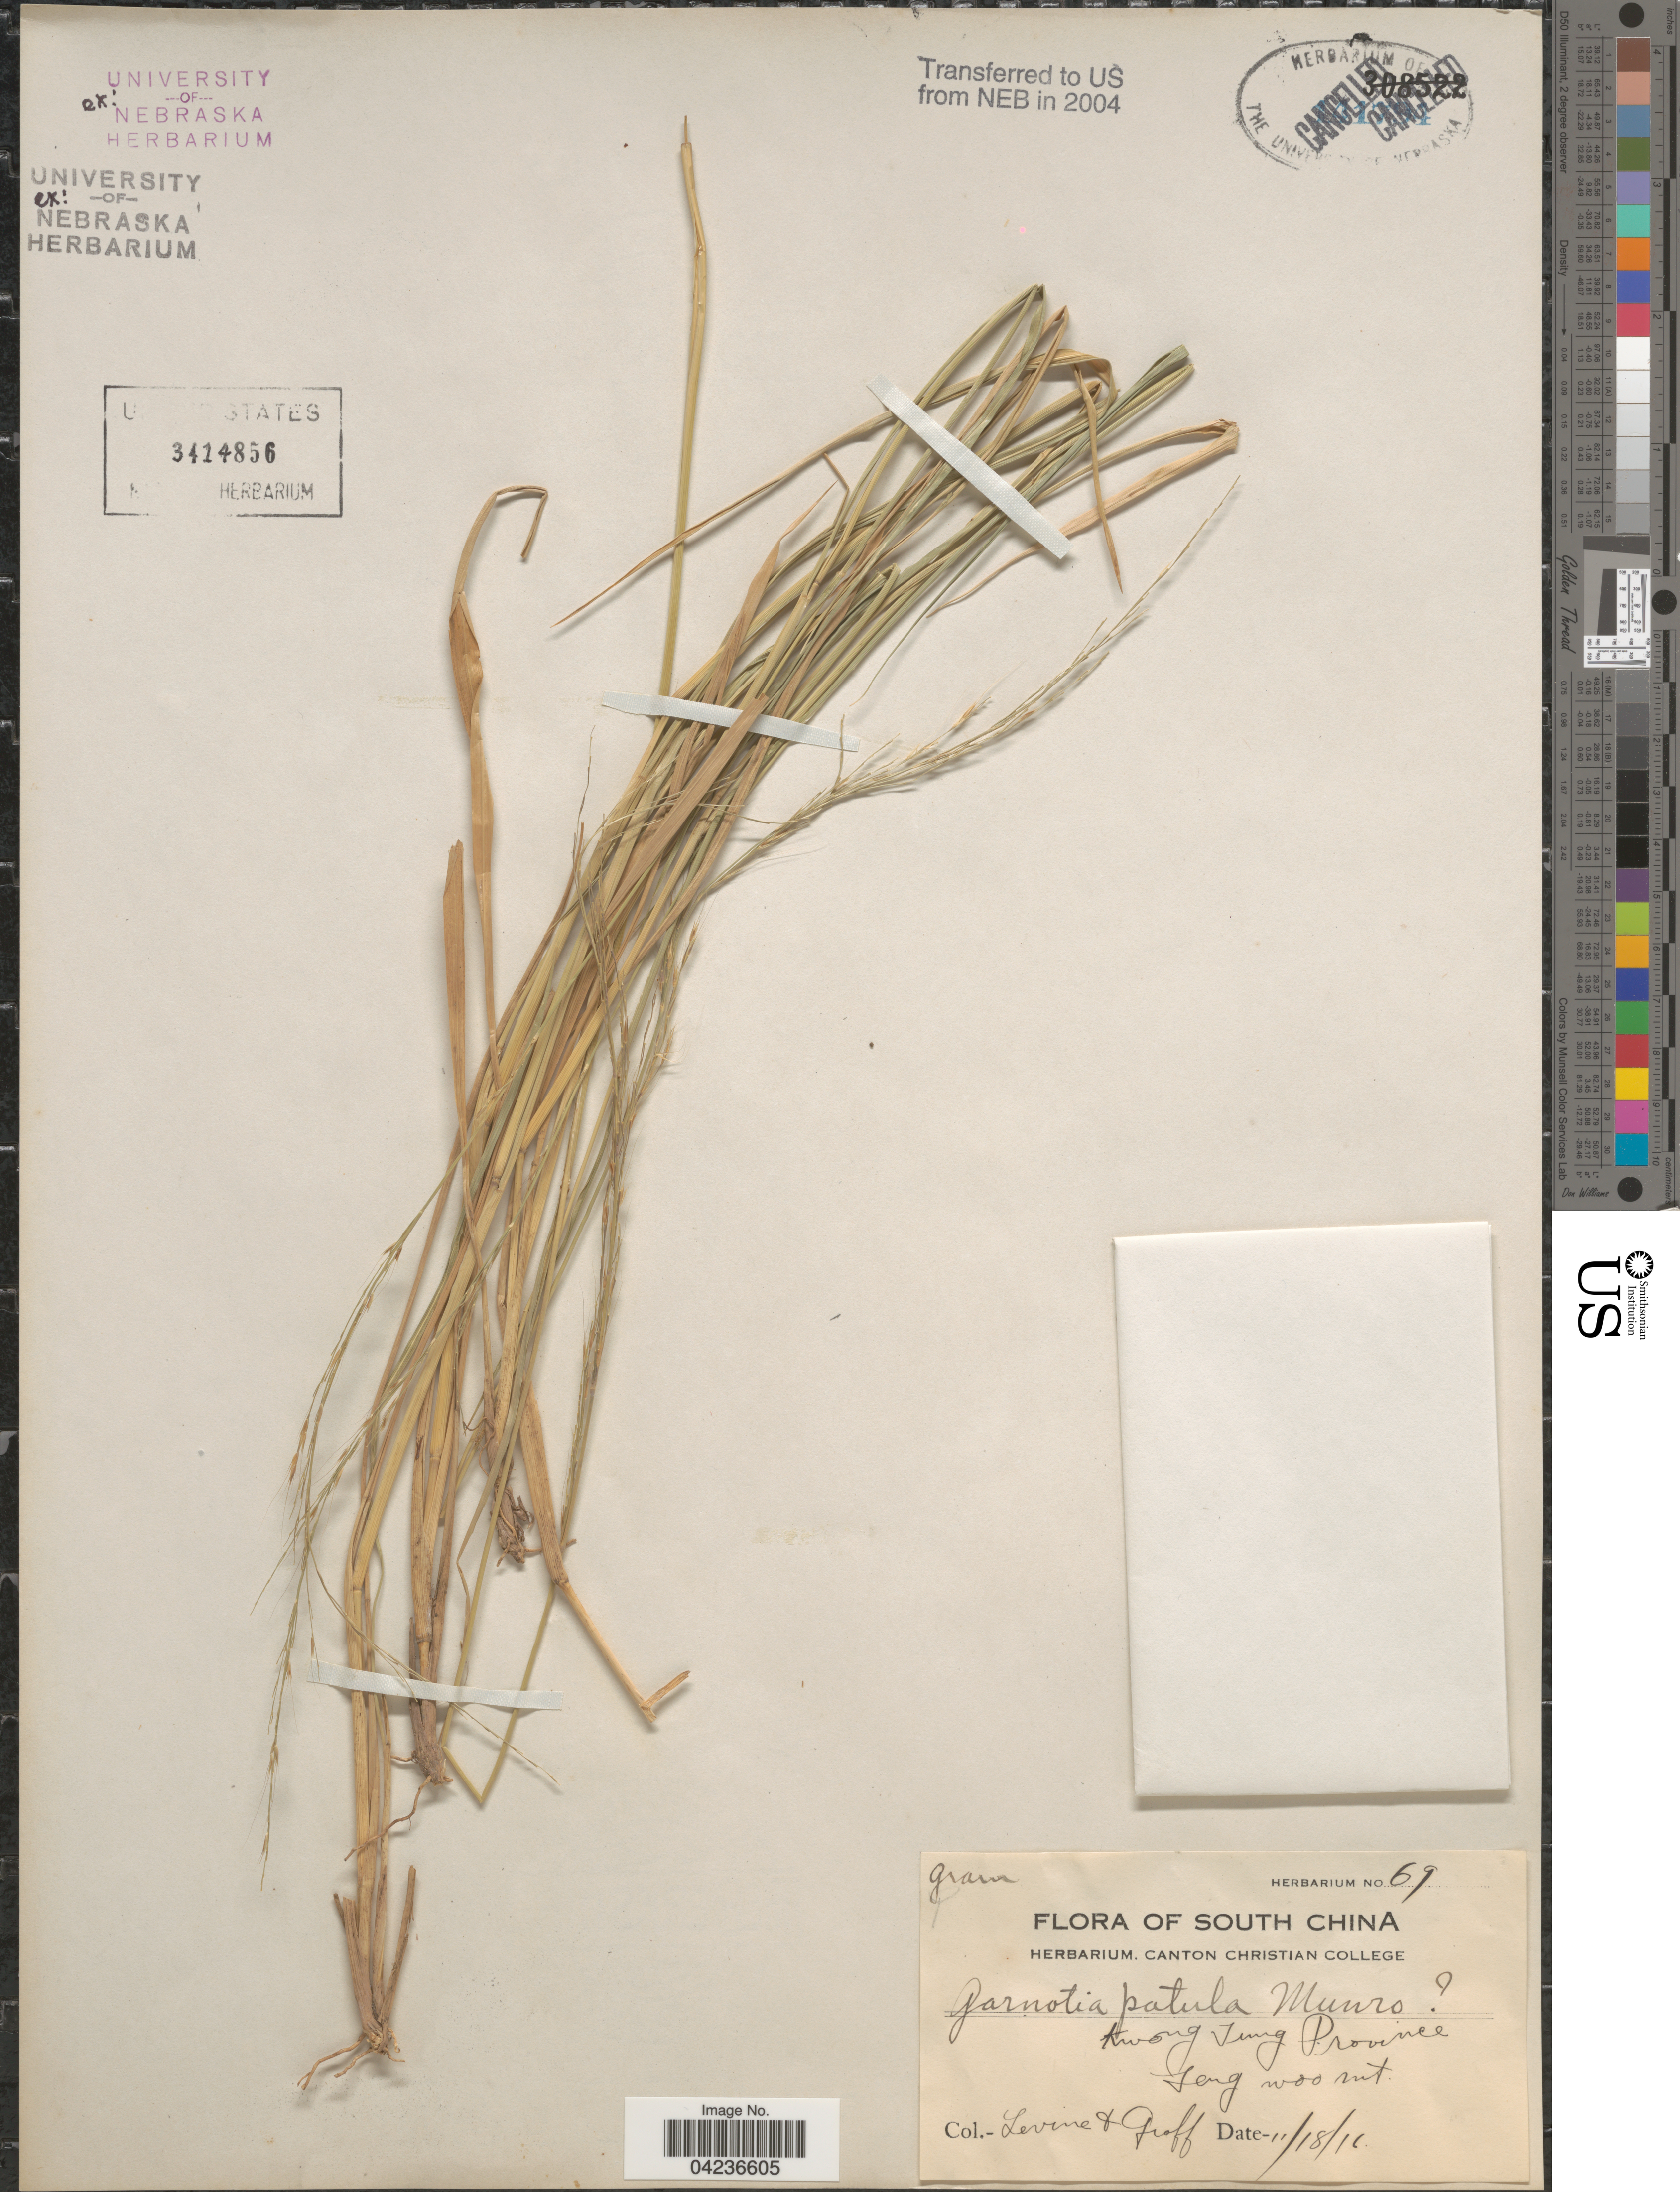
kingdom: Plantae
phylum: Tracheophyta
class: Liliopsida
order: Poales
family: Poaceae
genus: Garnotia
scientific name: Garnotia patula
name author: (Munro) Benth.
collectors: -. Levine & -- Groff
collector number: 69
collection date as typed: Transcribed d/m/y: 18/11/11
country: China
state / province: Guangdong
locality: Kwong Tung Province. Teng Woo Mt.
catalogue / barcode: US 3414856